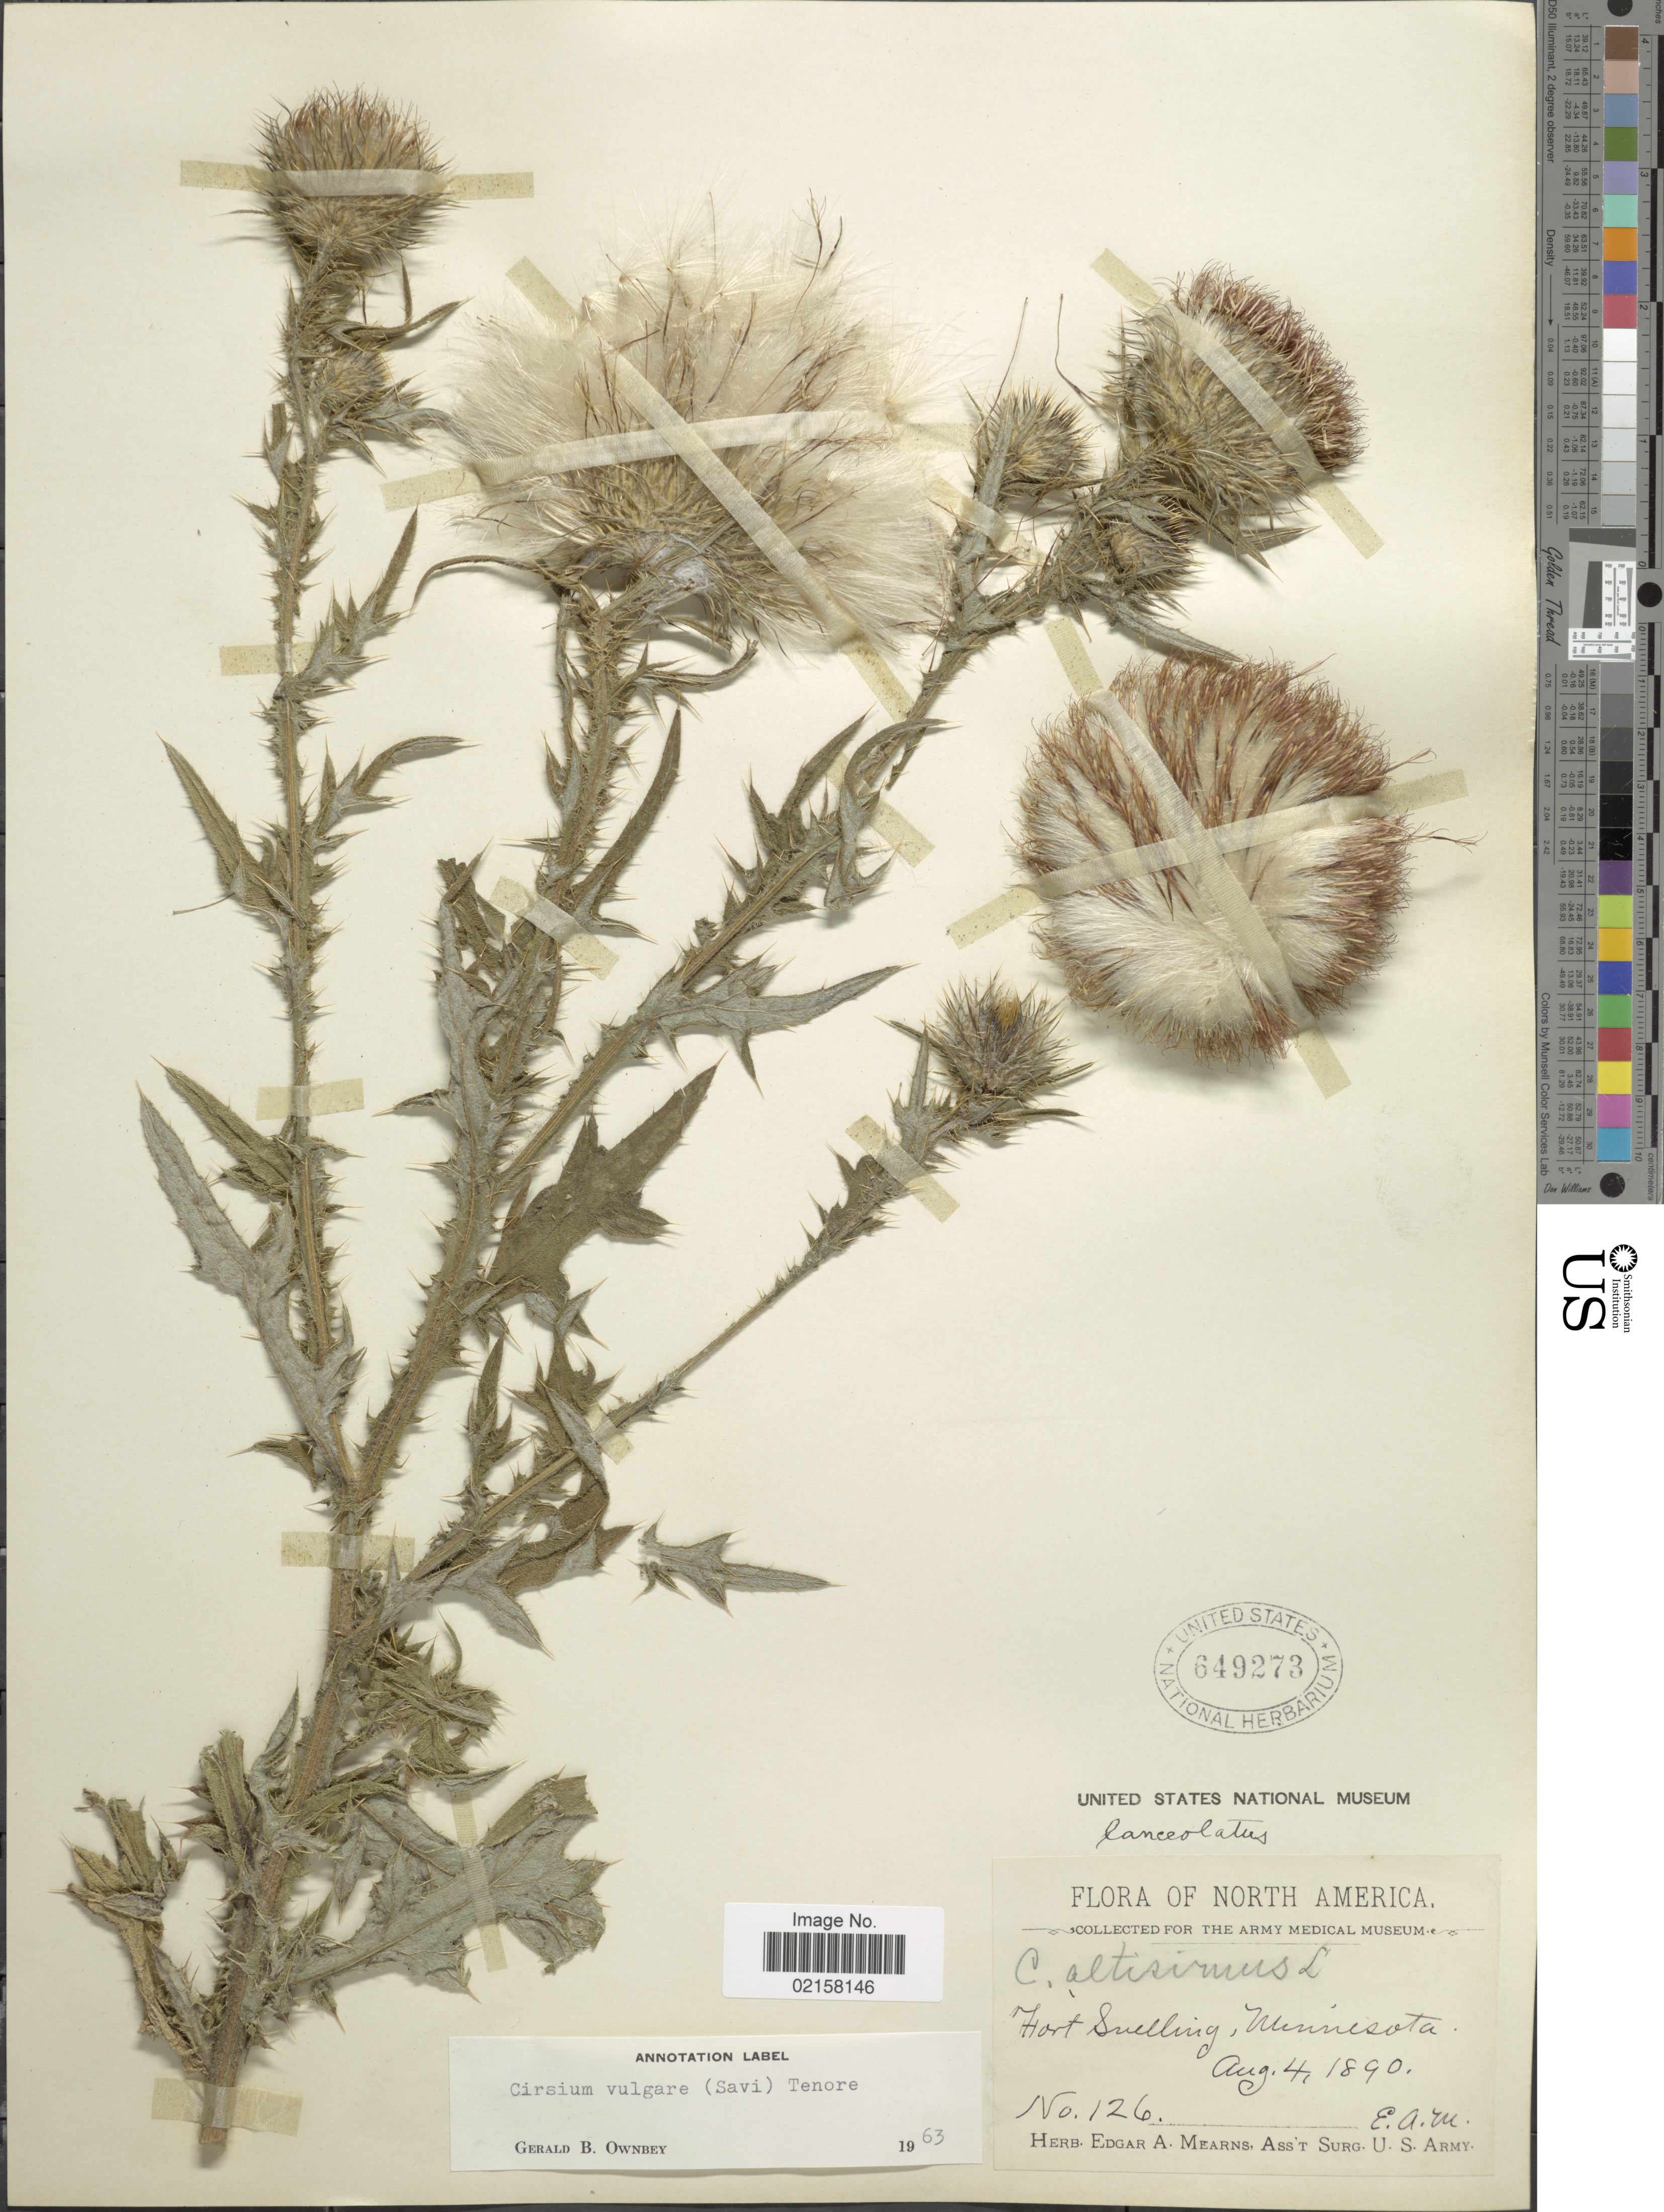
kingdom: Plantae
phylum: Tracheophyta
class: Magnoliopsida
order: Asterales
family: Asteraceae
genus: Cirsium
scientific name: Cirsium vulgare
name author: (Savi) Ten.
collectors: E. A. Mearns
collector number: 126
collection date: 1890-08-04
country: United States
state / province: Minnesota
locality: Fort Snelling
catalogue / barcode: US 649273